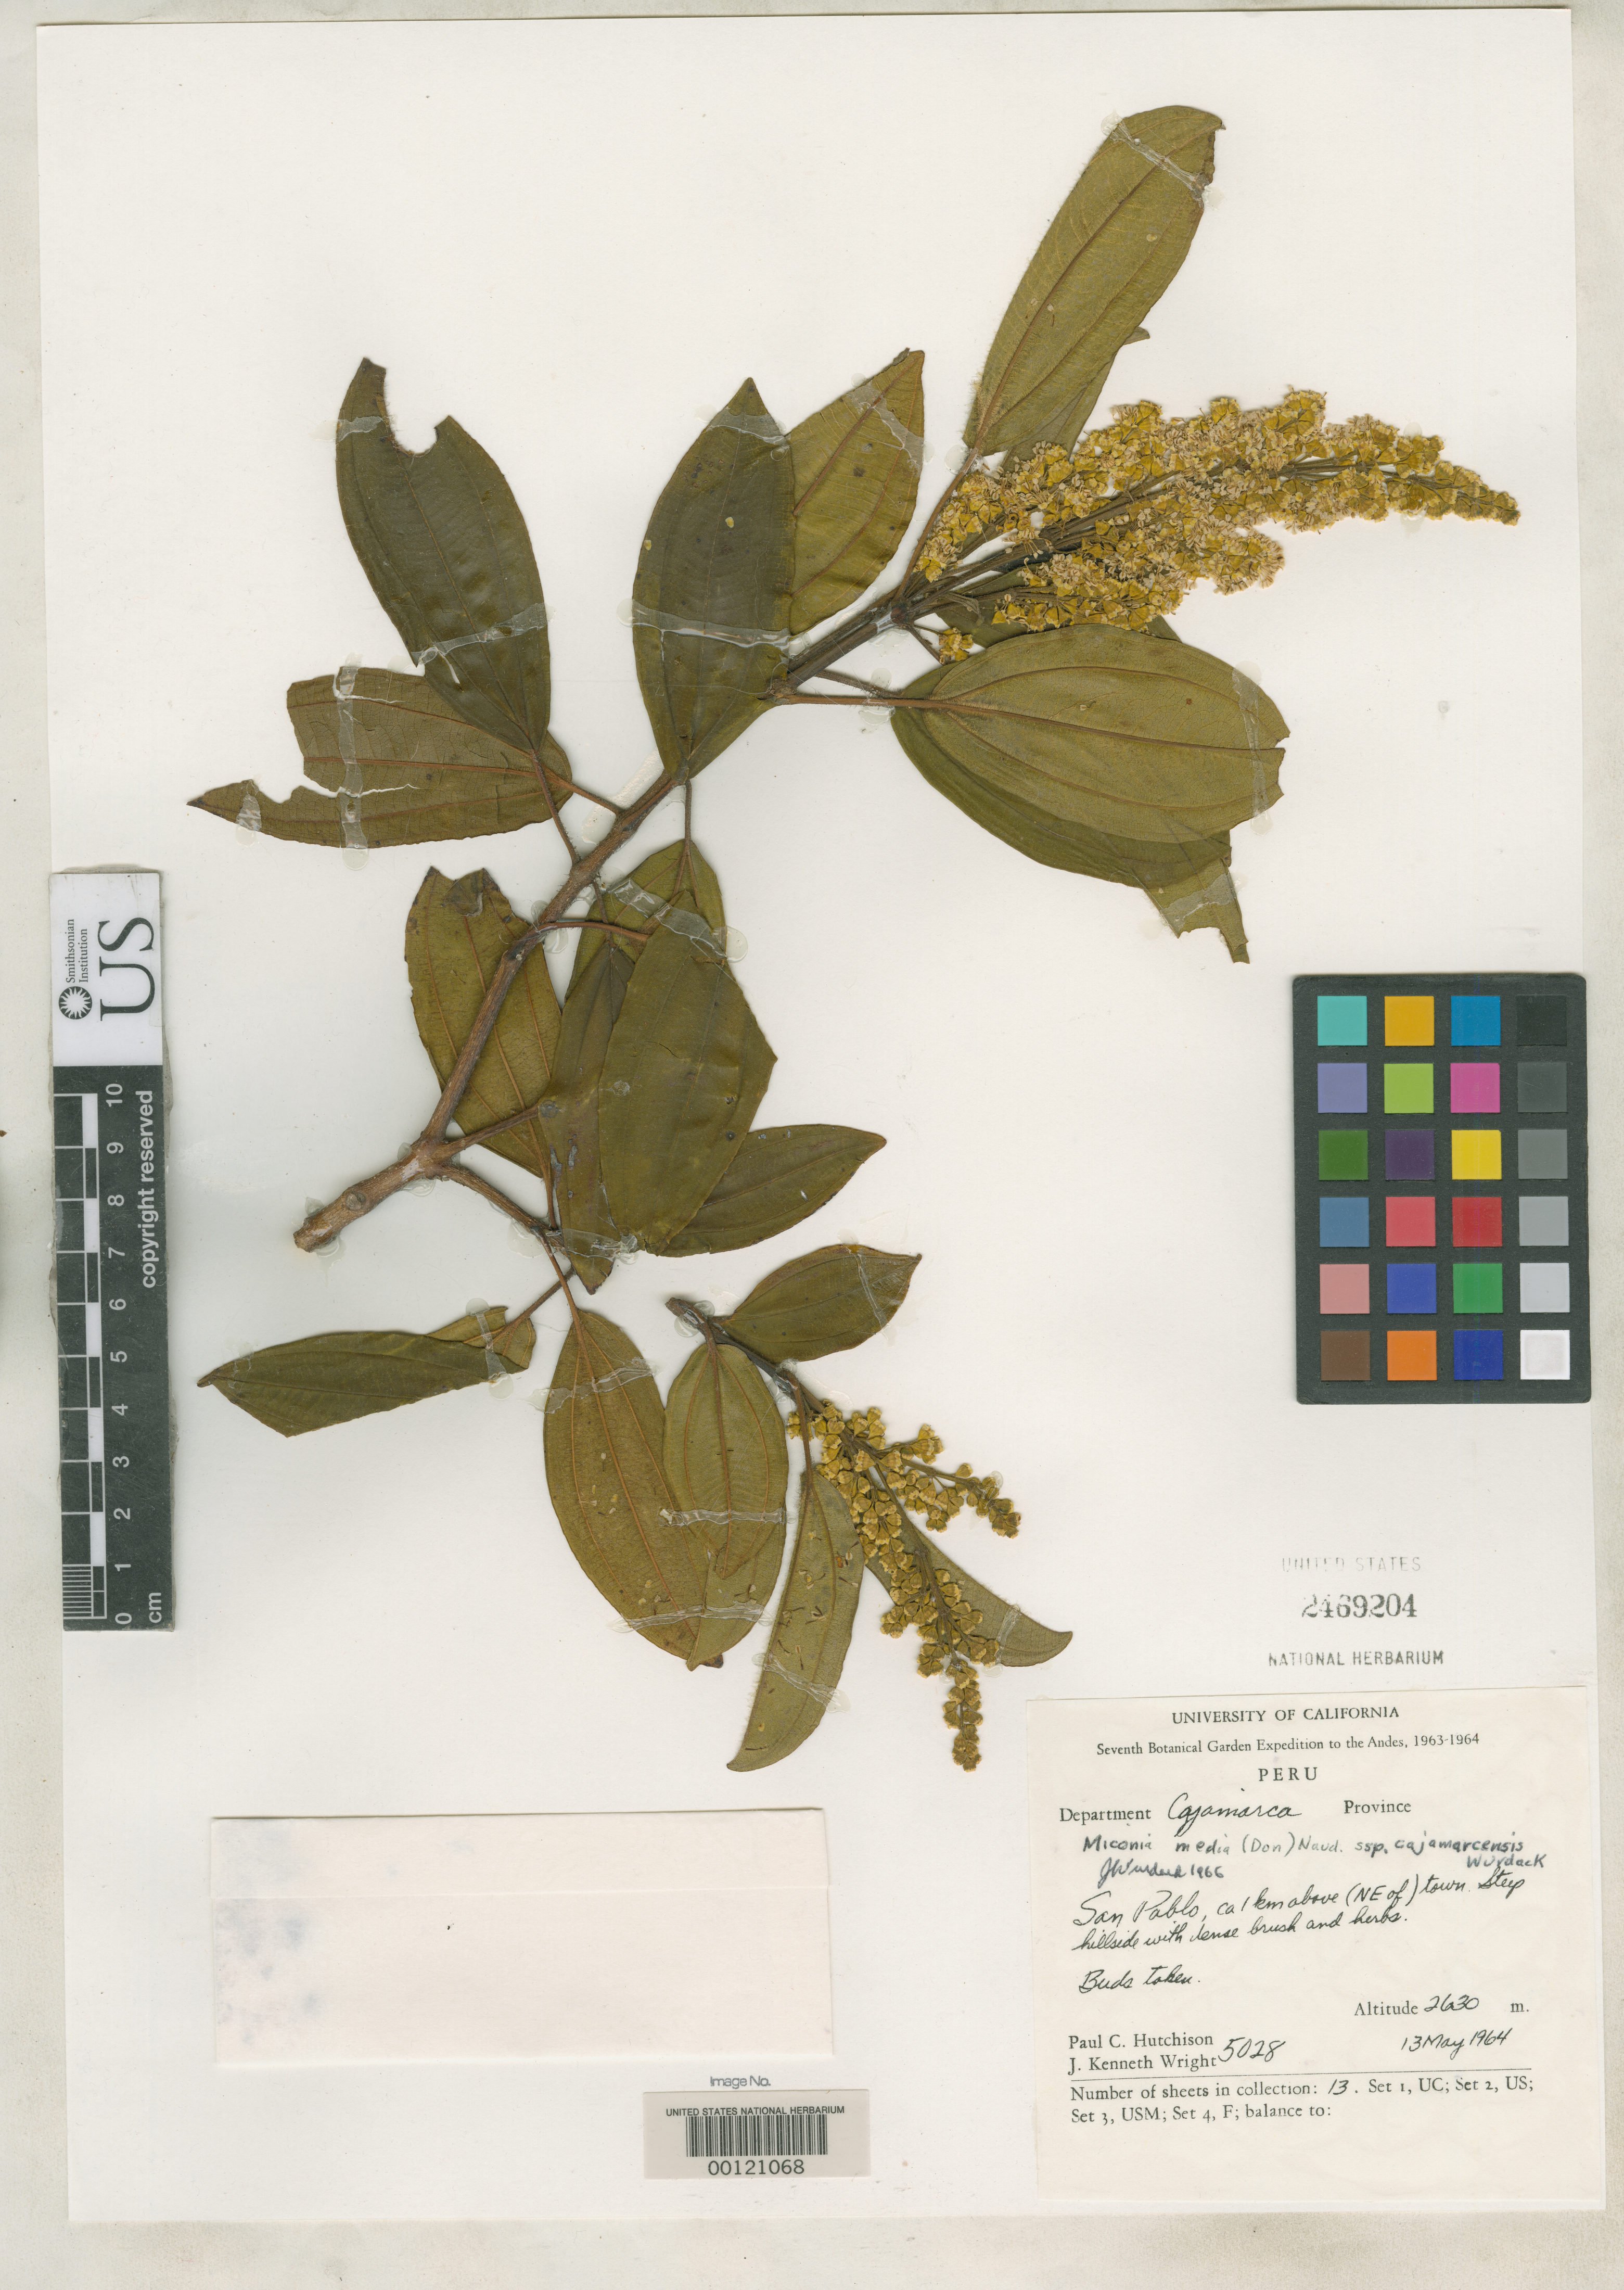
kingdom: Plantae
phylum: Tracheophyta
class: Magnoliopsida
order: Myrtales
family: Melastomataceae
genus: Miconia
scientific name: Miconia media subsp. cajamarcensis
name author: Wurdack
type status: Holotype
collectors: P. C. Hutchison & J. K. Wright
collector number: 5028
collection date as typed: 13 May 1964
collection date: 1964-05-13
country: Peru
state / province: Cajamarca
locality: San Pablo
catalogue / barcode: US 2469204